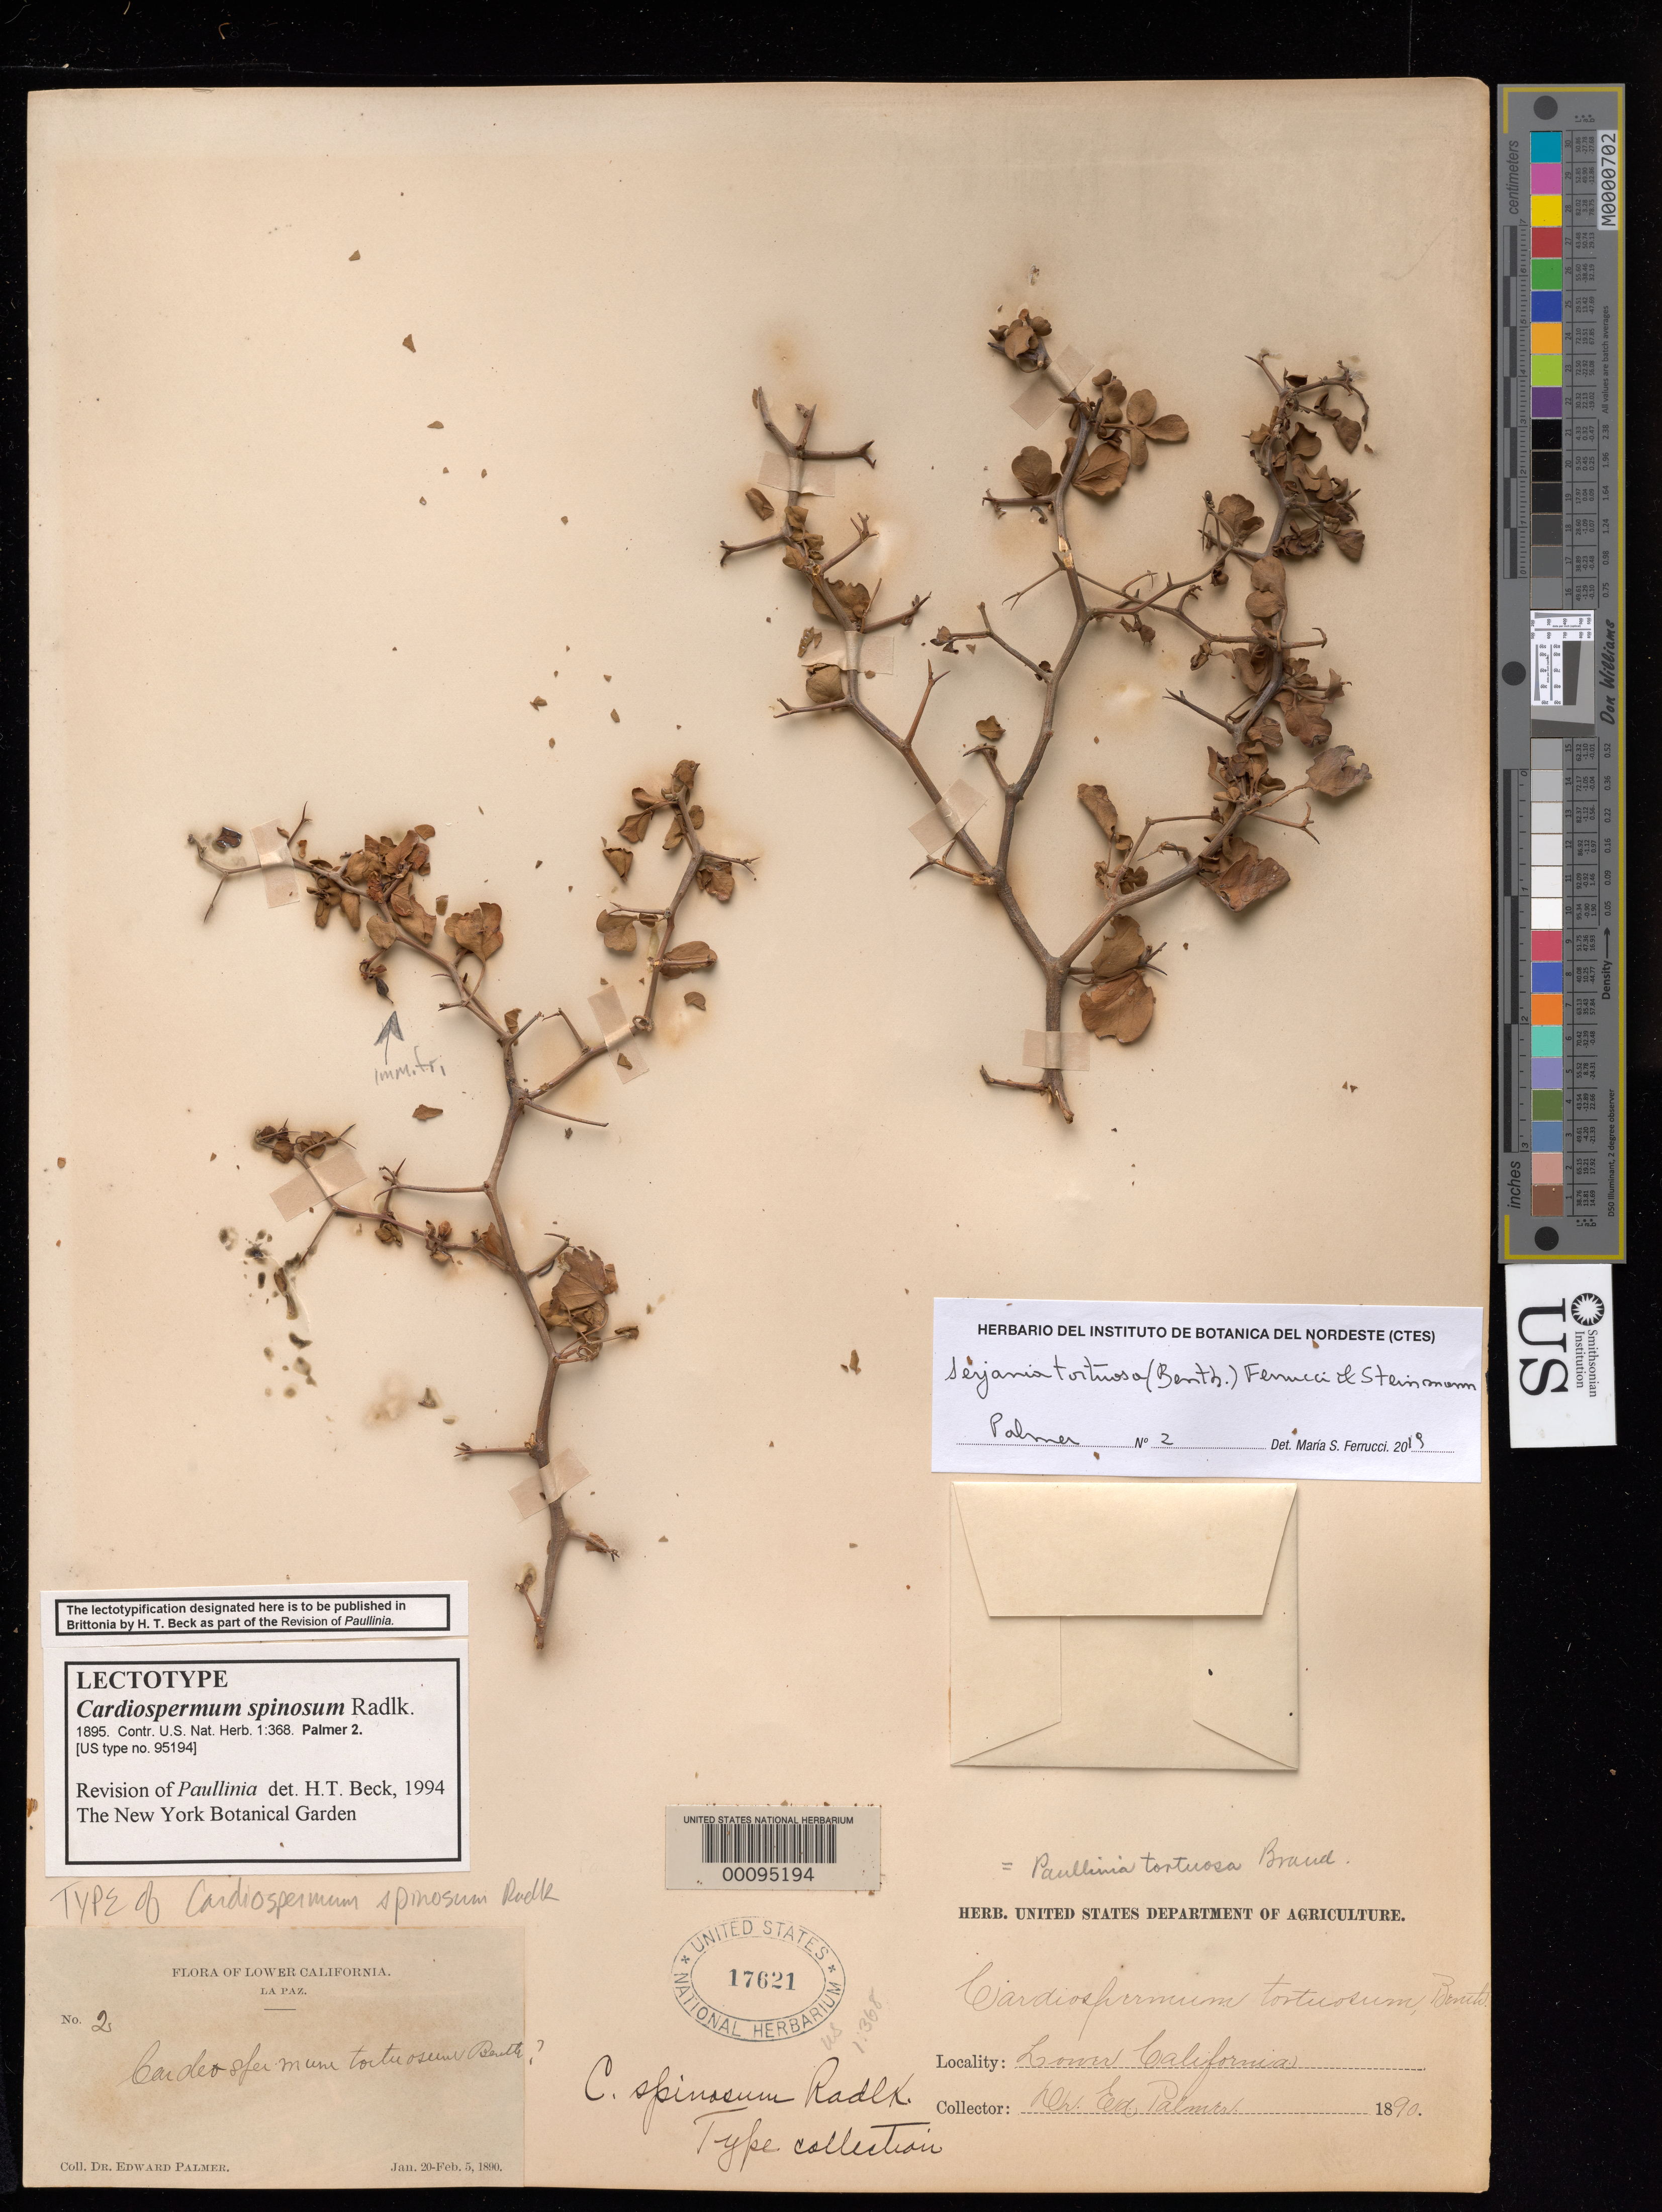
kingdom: Plantae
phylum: Tracheophyta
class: Magnoliopsida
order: Sapindales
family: Sapindaceae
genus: Cardiospermum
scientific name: Cardiospermum spinosum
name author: Radlk.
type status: Type Collection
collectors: E. Palmer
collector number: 2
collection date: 1890-01-20/1890-02-05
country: Mexico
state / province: Baja California Sur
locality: Lower California, La Paz.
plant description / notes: Annotated as lectotype by H.T. Beck (1994)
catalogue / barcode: US 17621